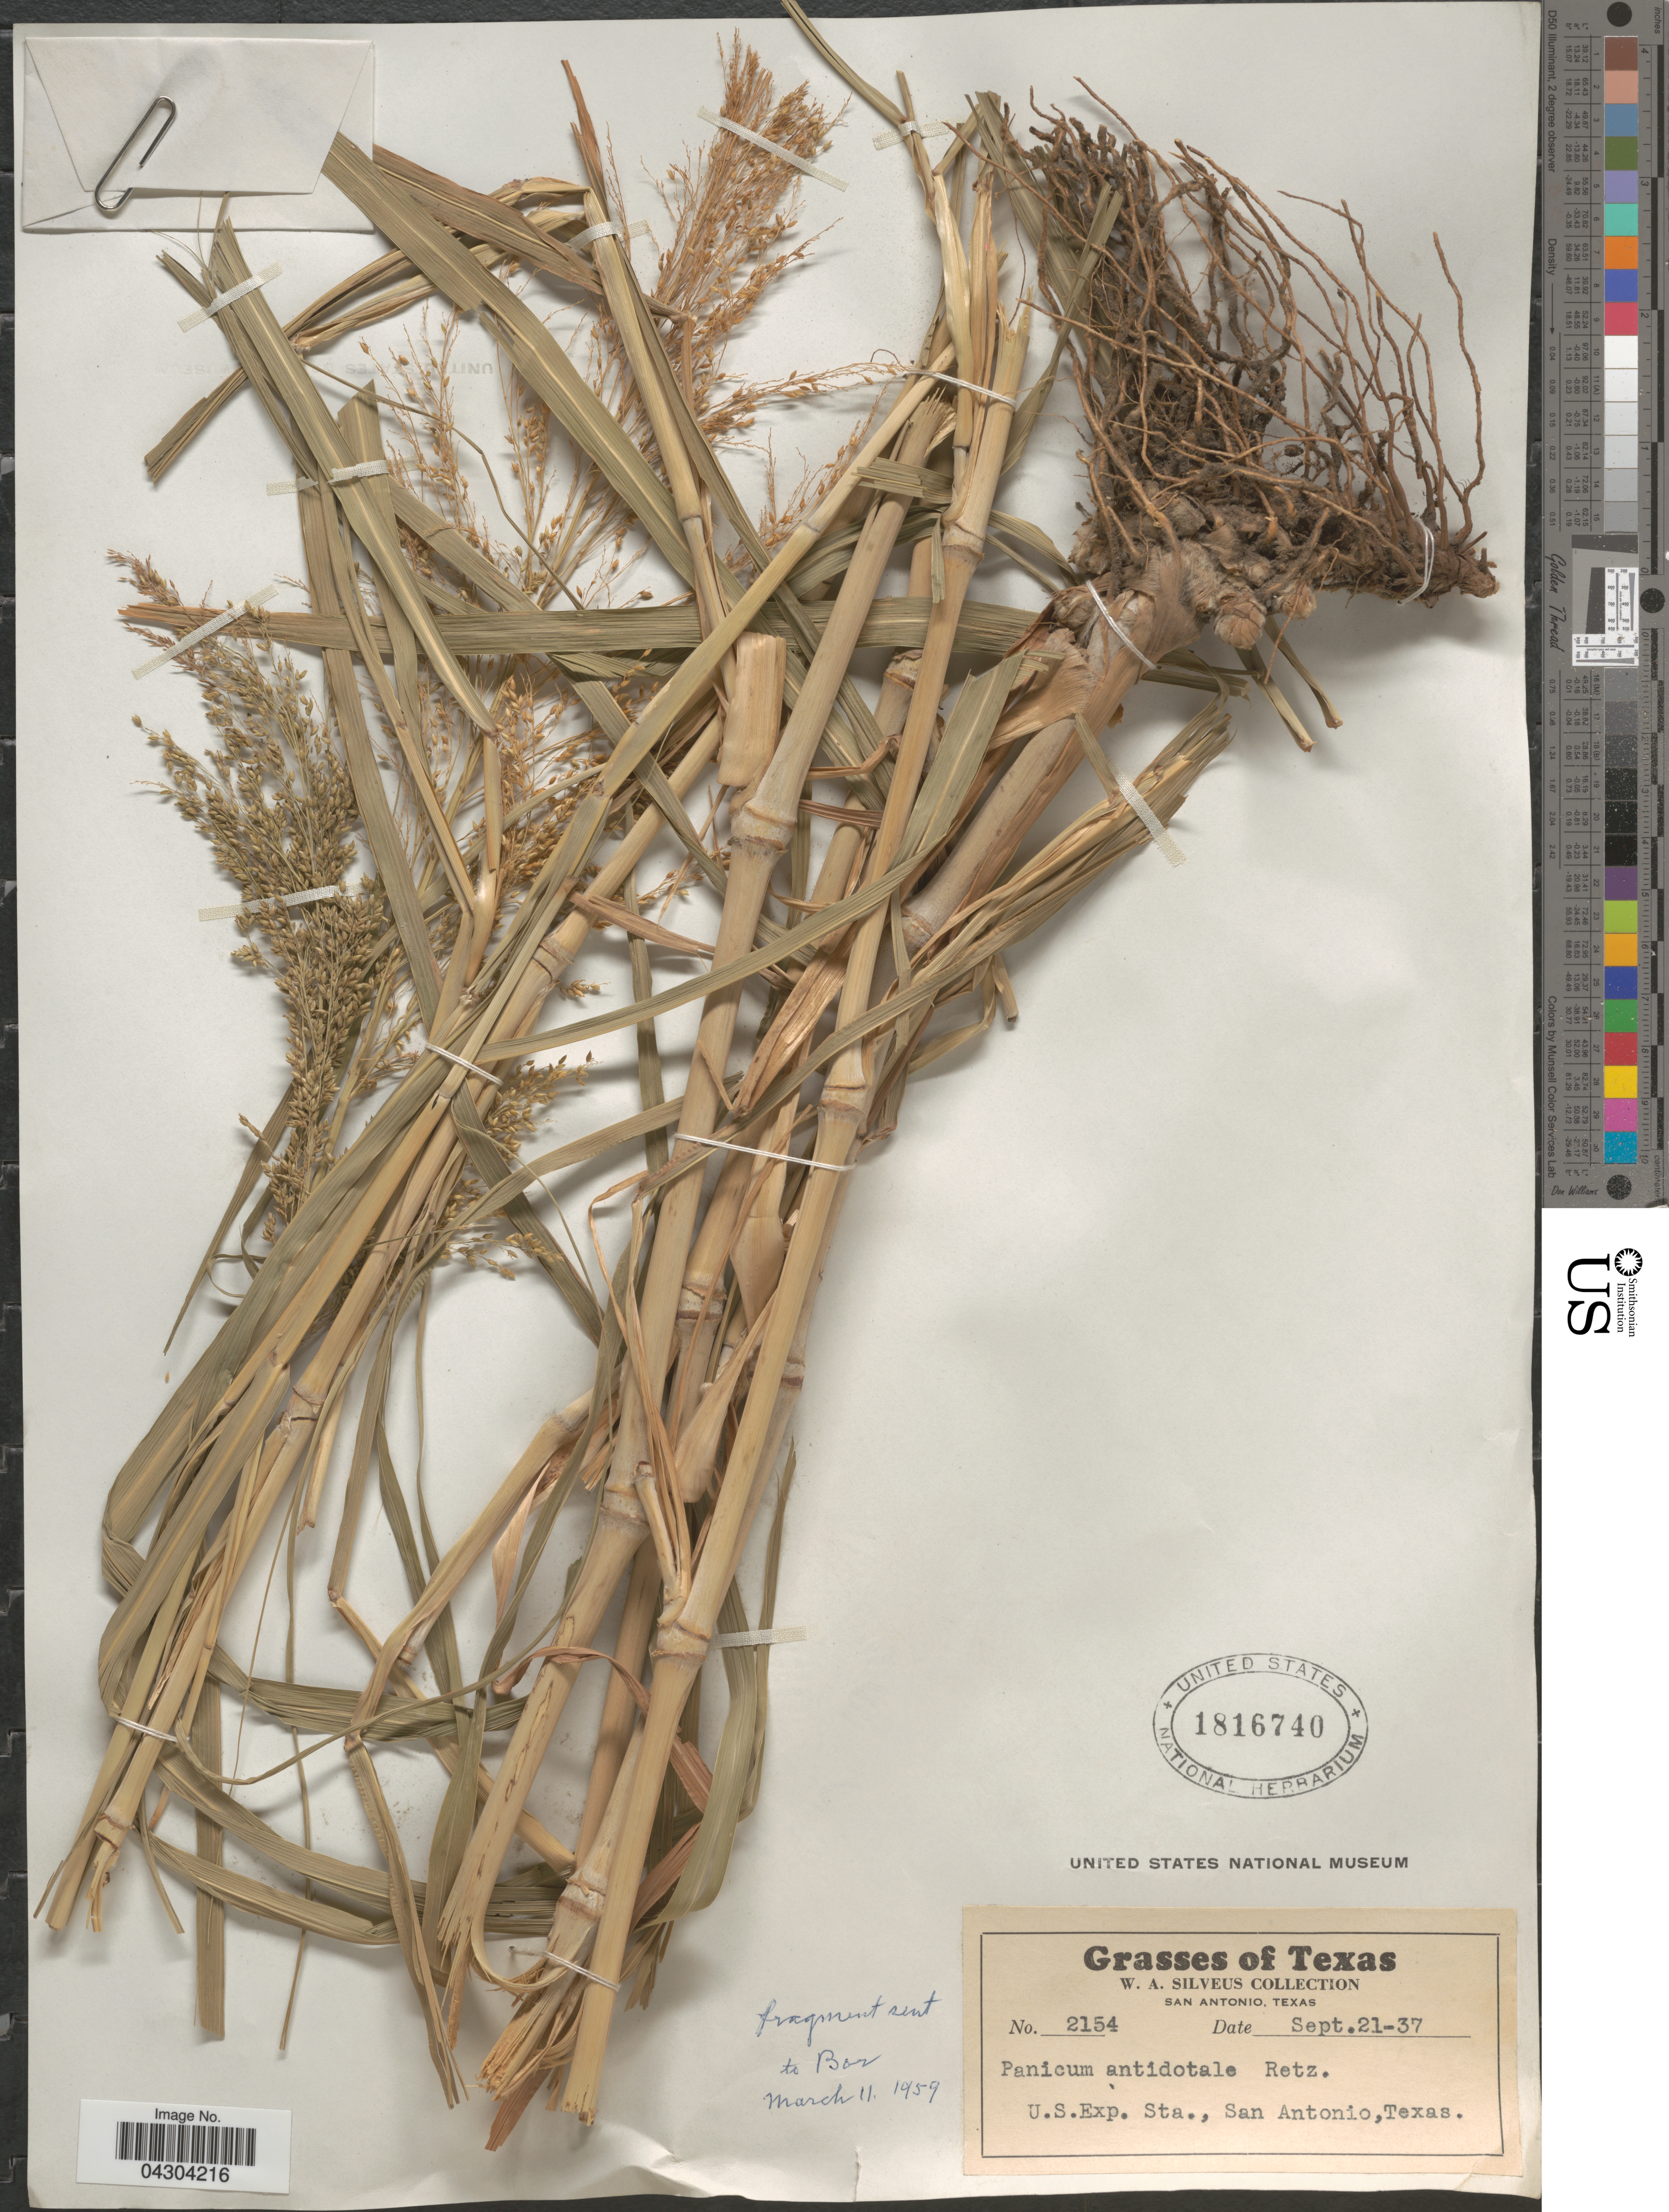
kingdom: Plantae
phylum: Tracheophyta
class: Liliopsida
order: Poales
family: Poaceae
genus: Panicum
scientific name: Panicum antidotale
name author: Retz.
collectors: W. Silveus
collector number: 2154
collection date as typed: Transcribed d/m/y: 21/9/37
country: United States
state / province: Texas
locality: U.S.Exp. Sta., San Antonio.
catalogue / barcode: US 1816740